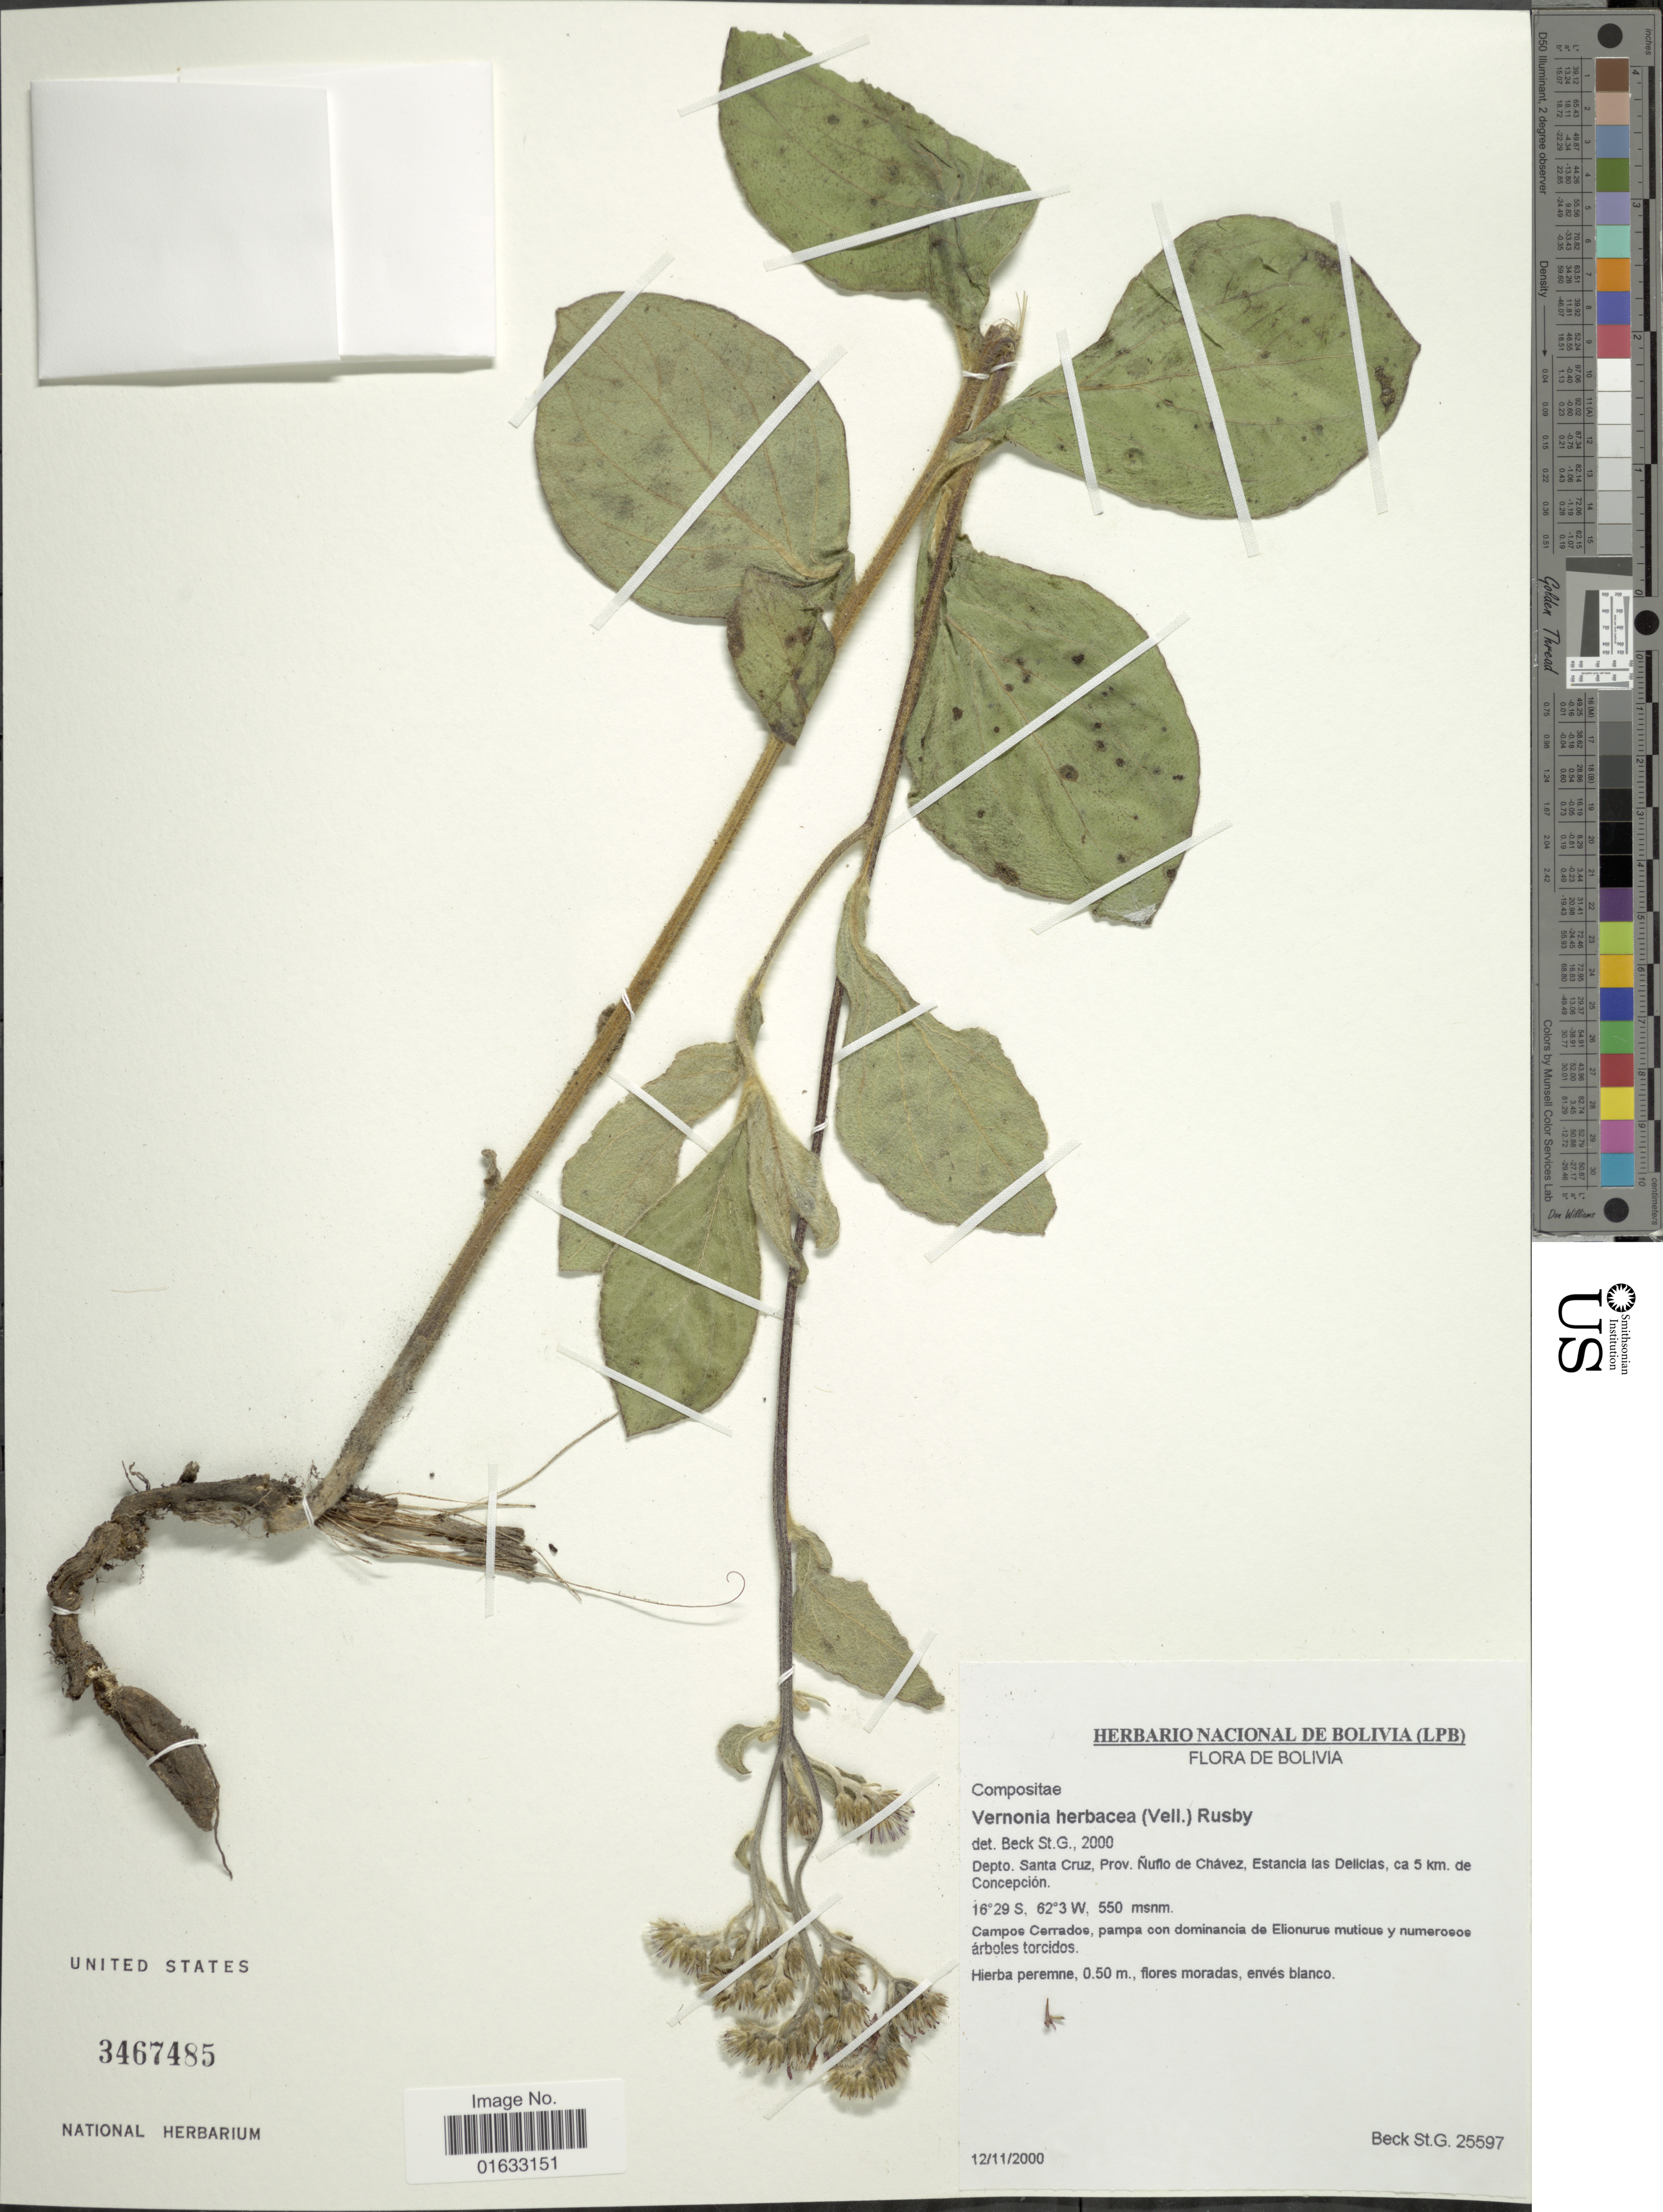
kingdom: Plantae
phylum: Tracheophyta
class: Magnoliopsida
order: Asterales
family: Asteraceae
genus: Chrysolaena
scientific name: Chrysolaena herbacea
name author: (Vell.) H. Rob.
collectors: S. G. Beck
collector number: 25597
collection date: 2000-11-12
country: Bolivia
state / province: Santa Cruz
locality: Bolivia, Depto. Santa Cruz, Prov. Ñuflo de Chávez, Estancia las Delicias, ca 5 km. de Concepción.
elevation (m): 550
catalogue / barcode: US 3467485